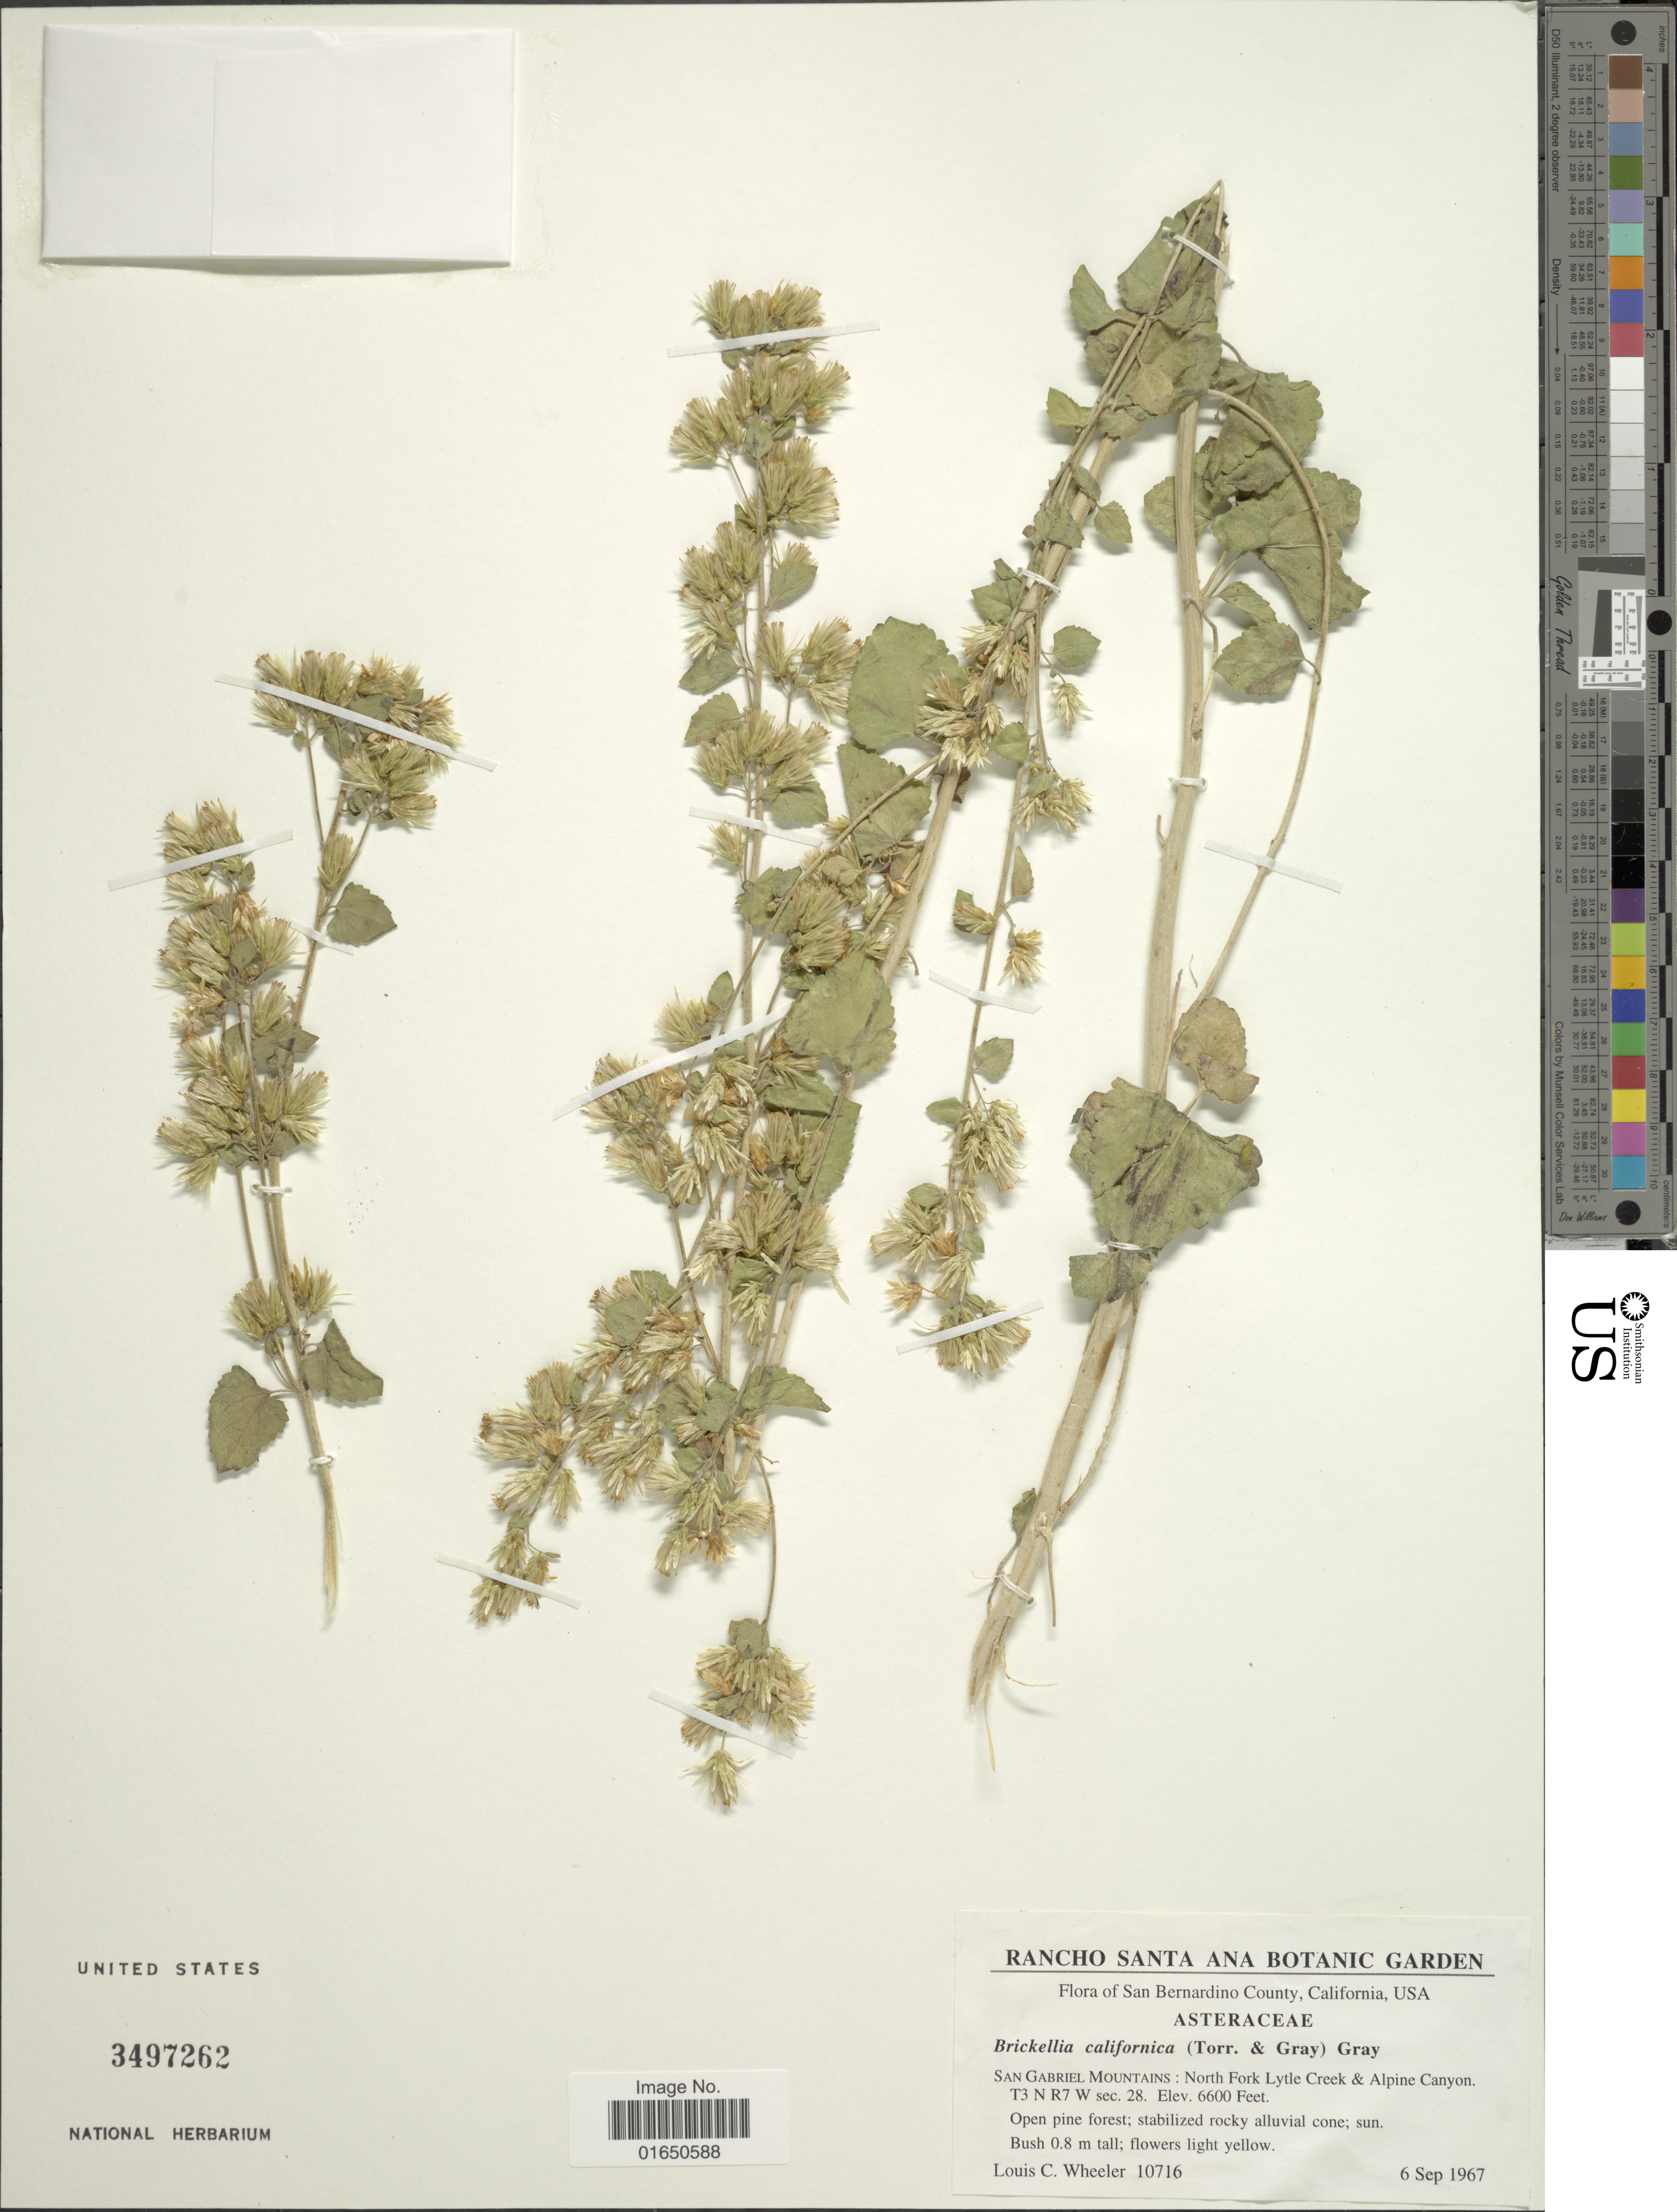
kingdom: Plantae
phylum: Tracheophyta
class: Magnoliopsida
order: Asterales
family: Asteraceae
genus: Brickellia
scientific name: Brickellia californica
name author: (Torr. & A. Gray) A. Gray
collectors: L. C. Wheeler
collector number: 10716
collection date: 1967-09-06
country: United States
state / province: California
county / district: San Bernardino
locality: San Bernardino County. San Gabriel Mountains: North Fork Lytle Creek & Alpine Canyon. T3 N R7 W sec.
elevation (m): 2012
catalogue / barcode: US 3497262